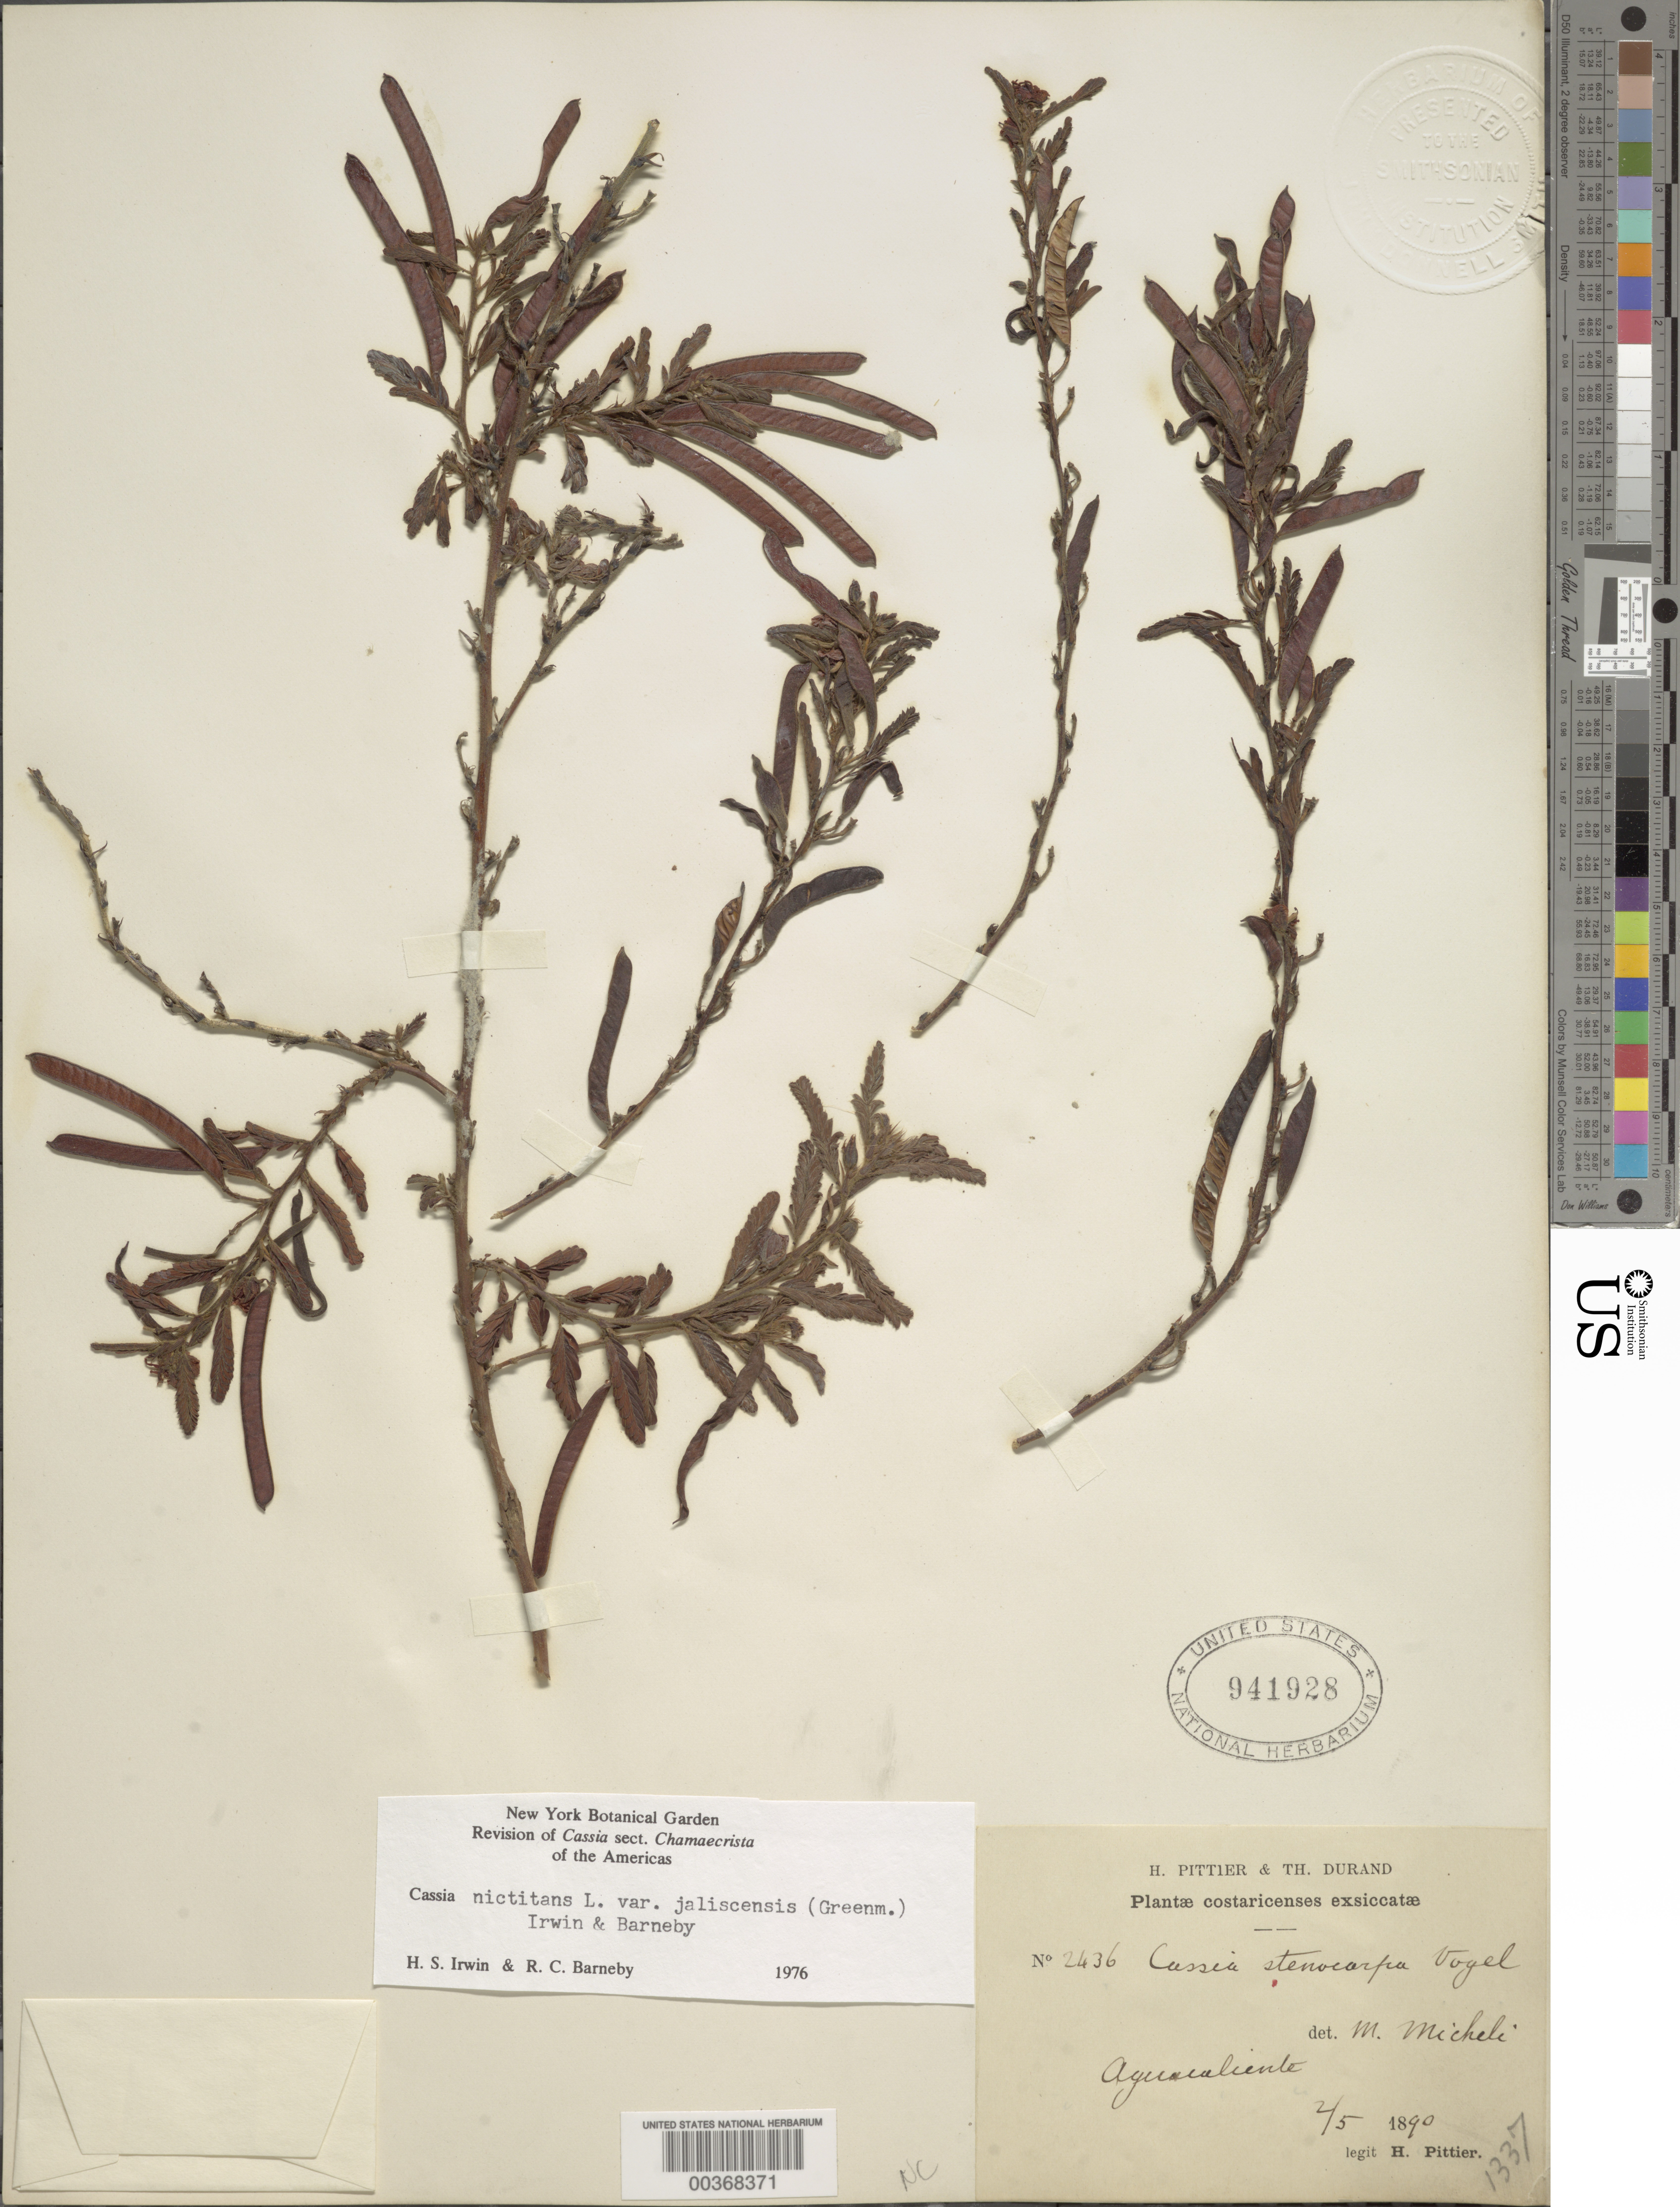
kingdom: Plantae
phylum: Tracheophyta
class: Magnoliopsida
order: Fabales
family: Fabaceae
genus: Chamaecrista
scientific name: Chamaecrista nictitans var. jaliscensis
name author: (Greenm.) H.S. Irwin & Barneby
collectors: H. F. Pittier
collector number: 2436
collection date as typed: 02 May 1890 or 05 Feb 1890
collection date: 1890-02-05 or 1890-05-02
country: Costa Rica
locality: Aguacaliente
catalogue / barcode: US 941928